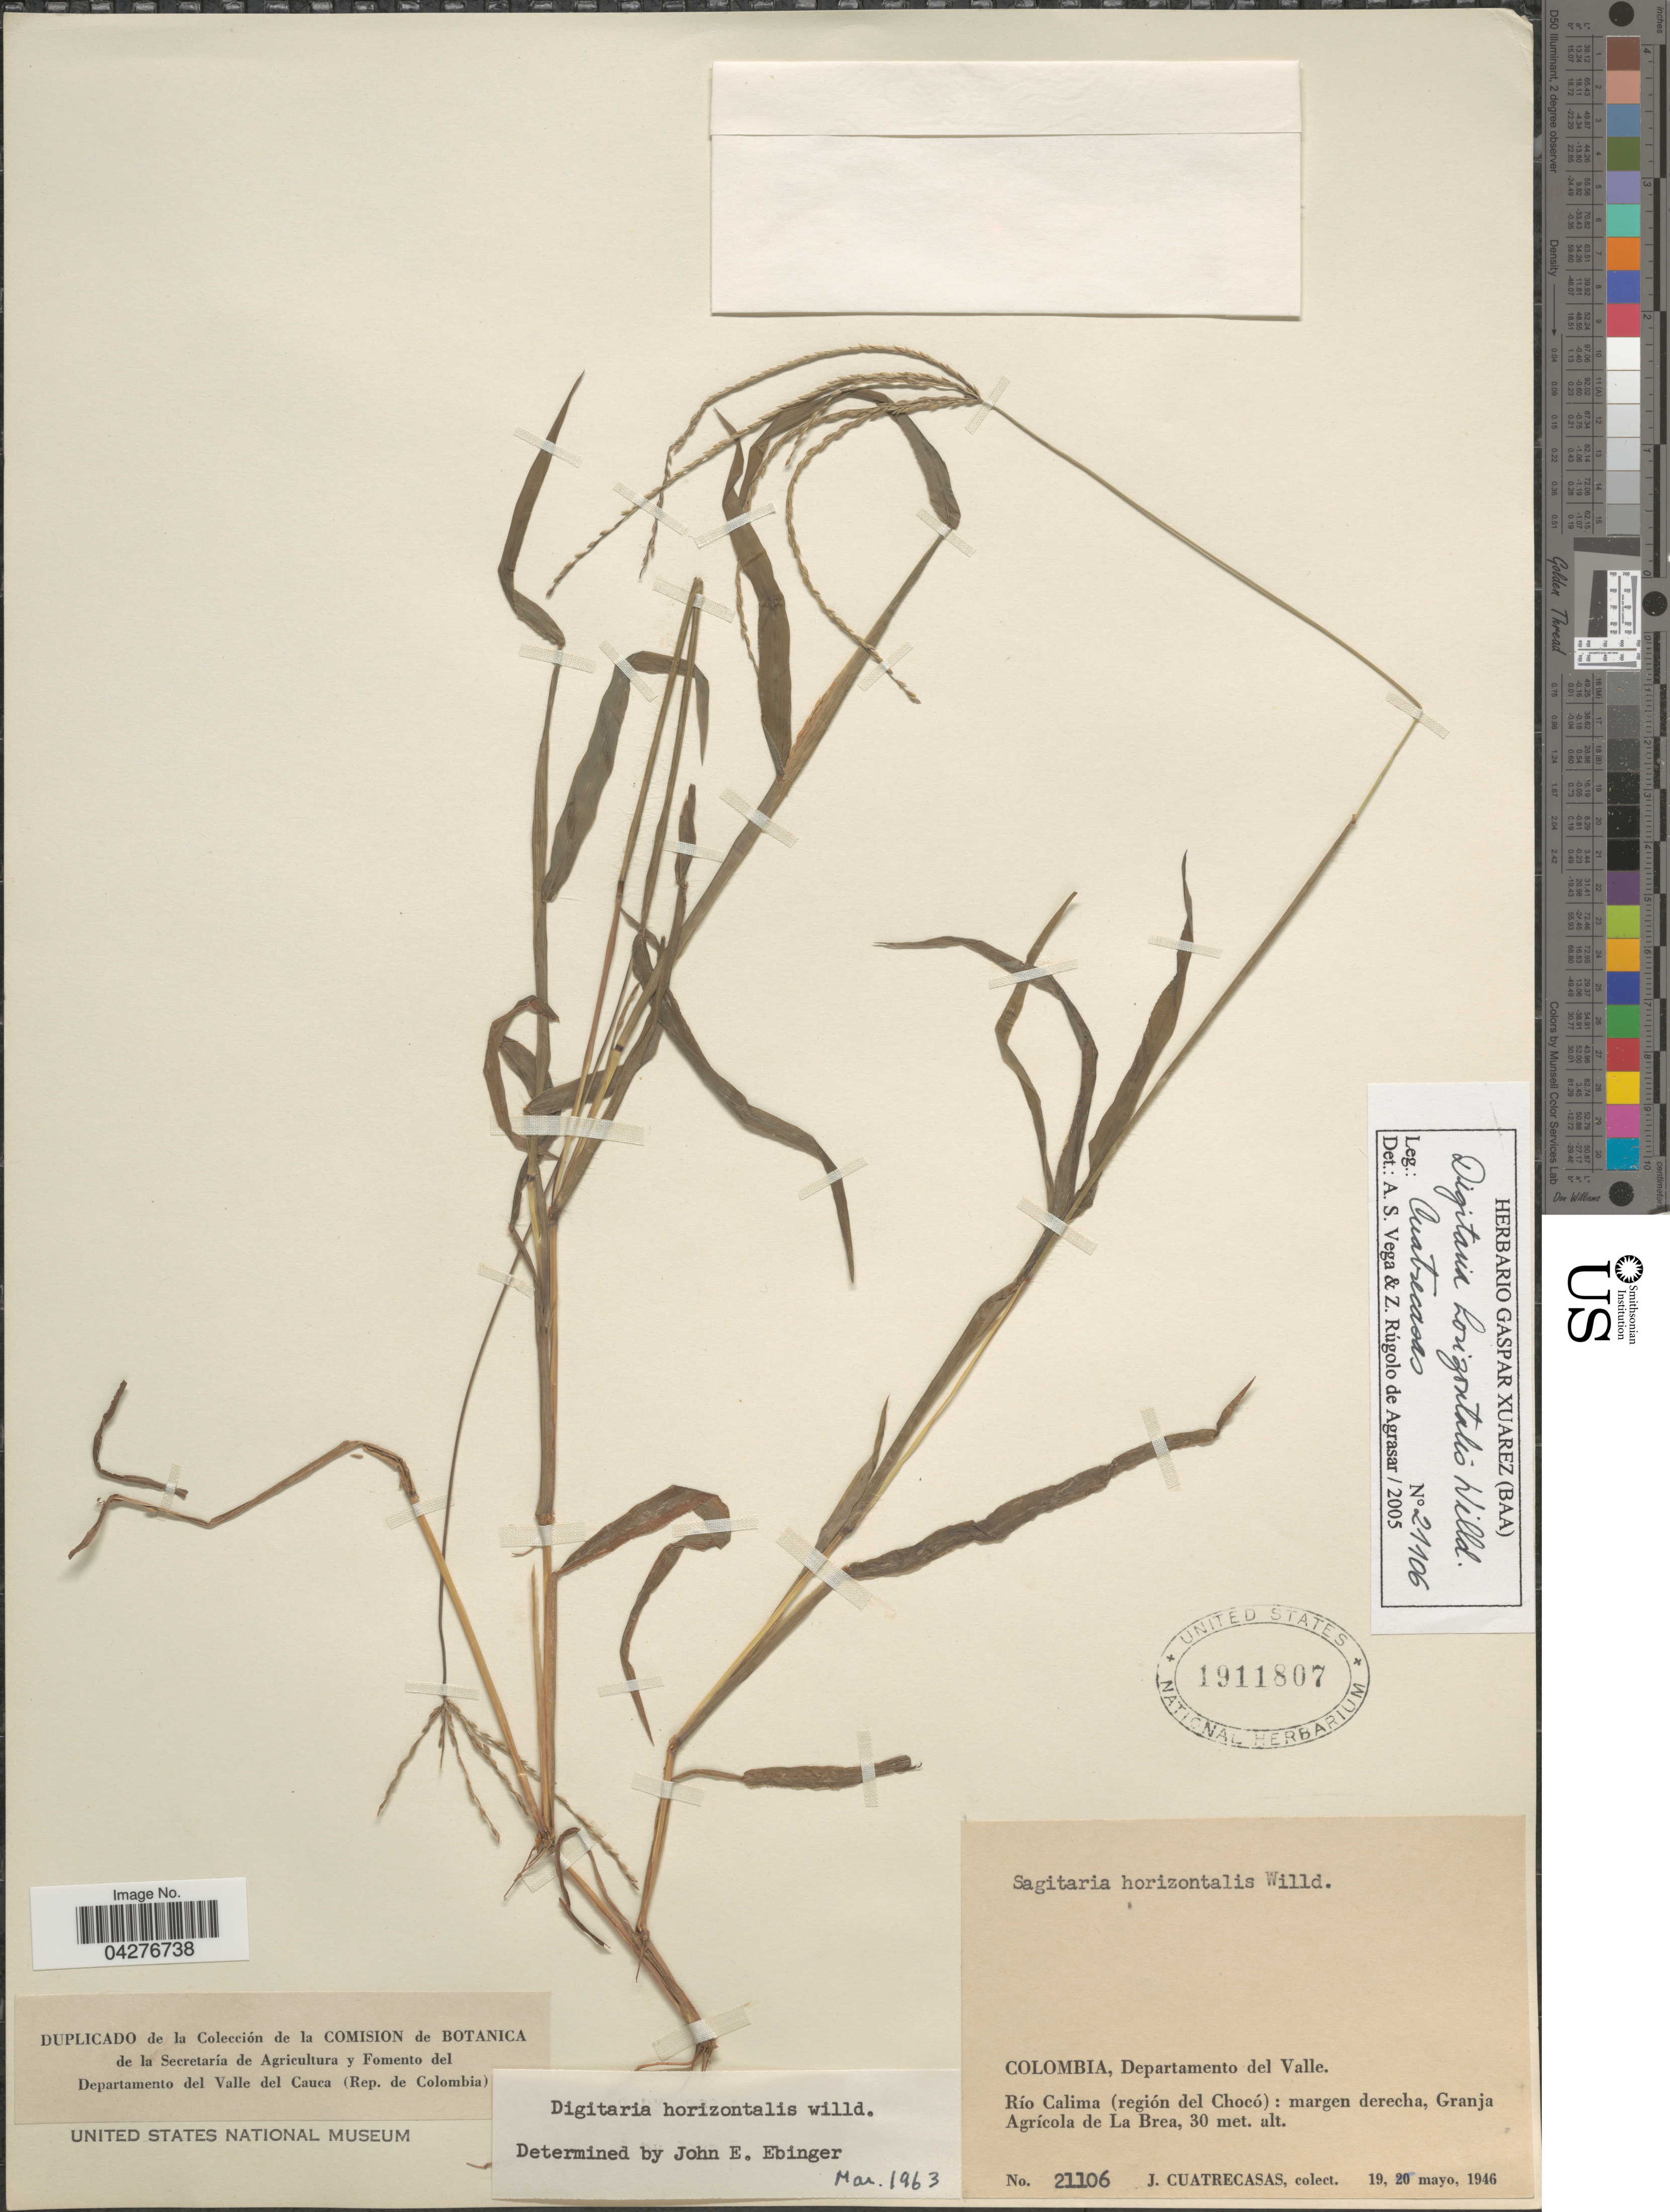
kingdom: Plantae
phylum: Tracheophyta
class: Liliopsida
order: Poales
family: Poaceae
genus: Digitaria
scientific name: Digitaria horizontalis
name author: Willd.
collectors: J. Cuatrecasas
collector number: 21106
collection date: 1946-05-19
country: Colombia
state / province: Valle del Cauca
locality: Departamento del Valle. Río Calima (región del Chocó): margen derecha, Granja Agrícola de La Brea.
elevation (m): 30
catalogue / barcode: US 1911807